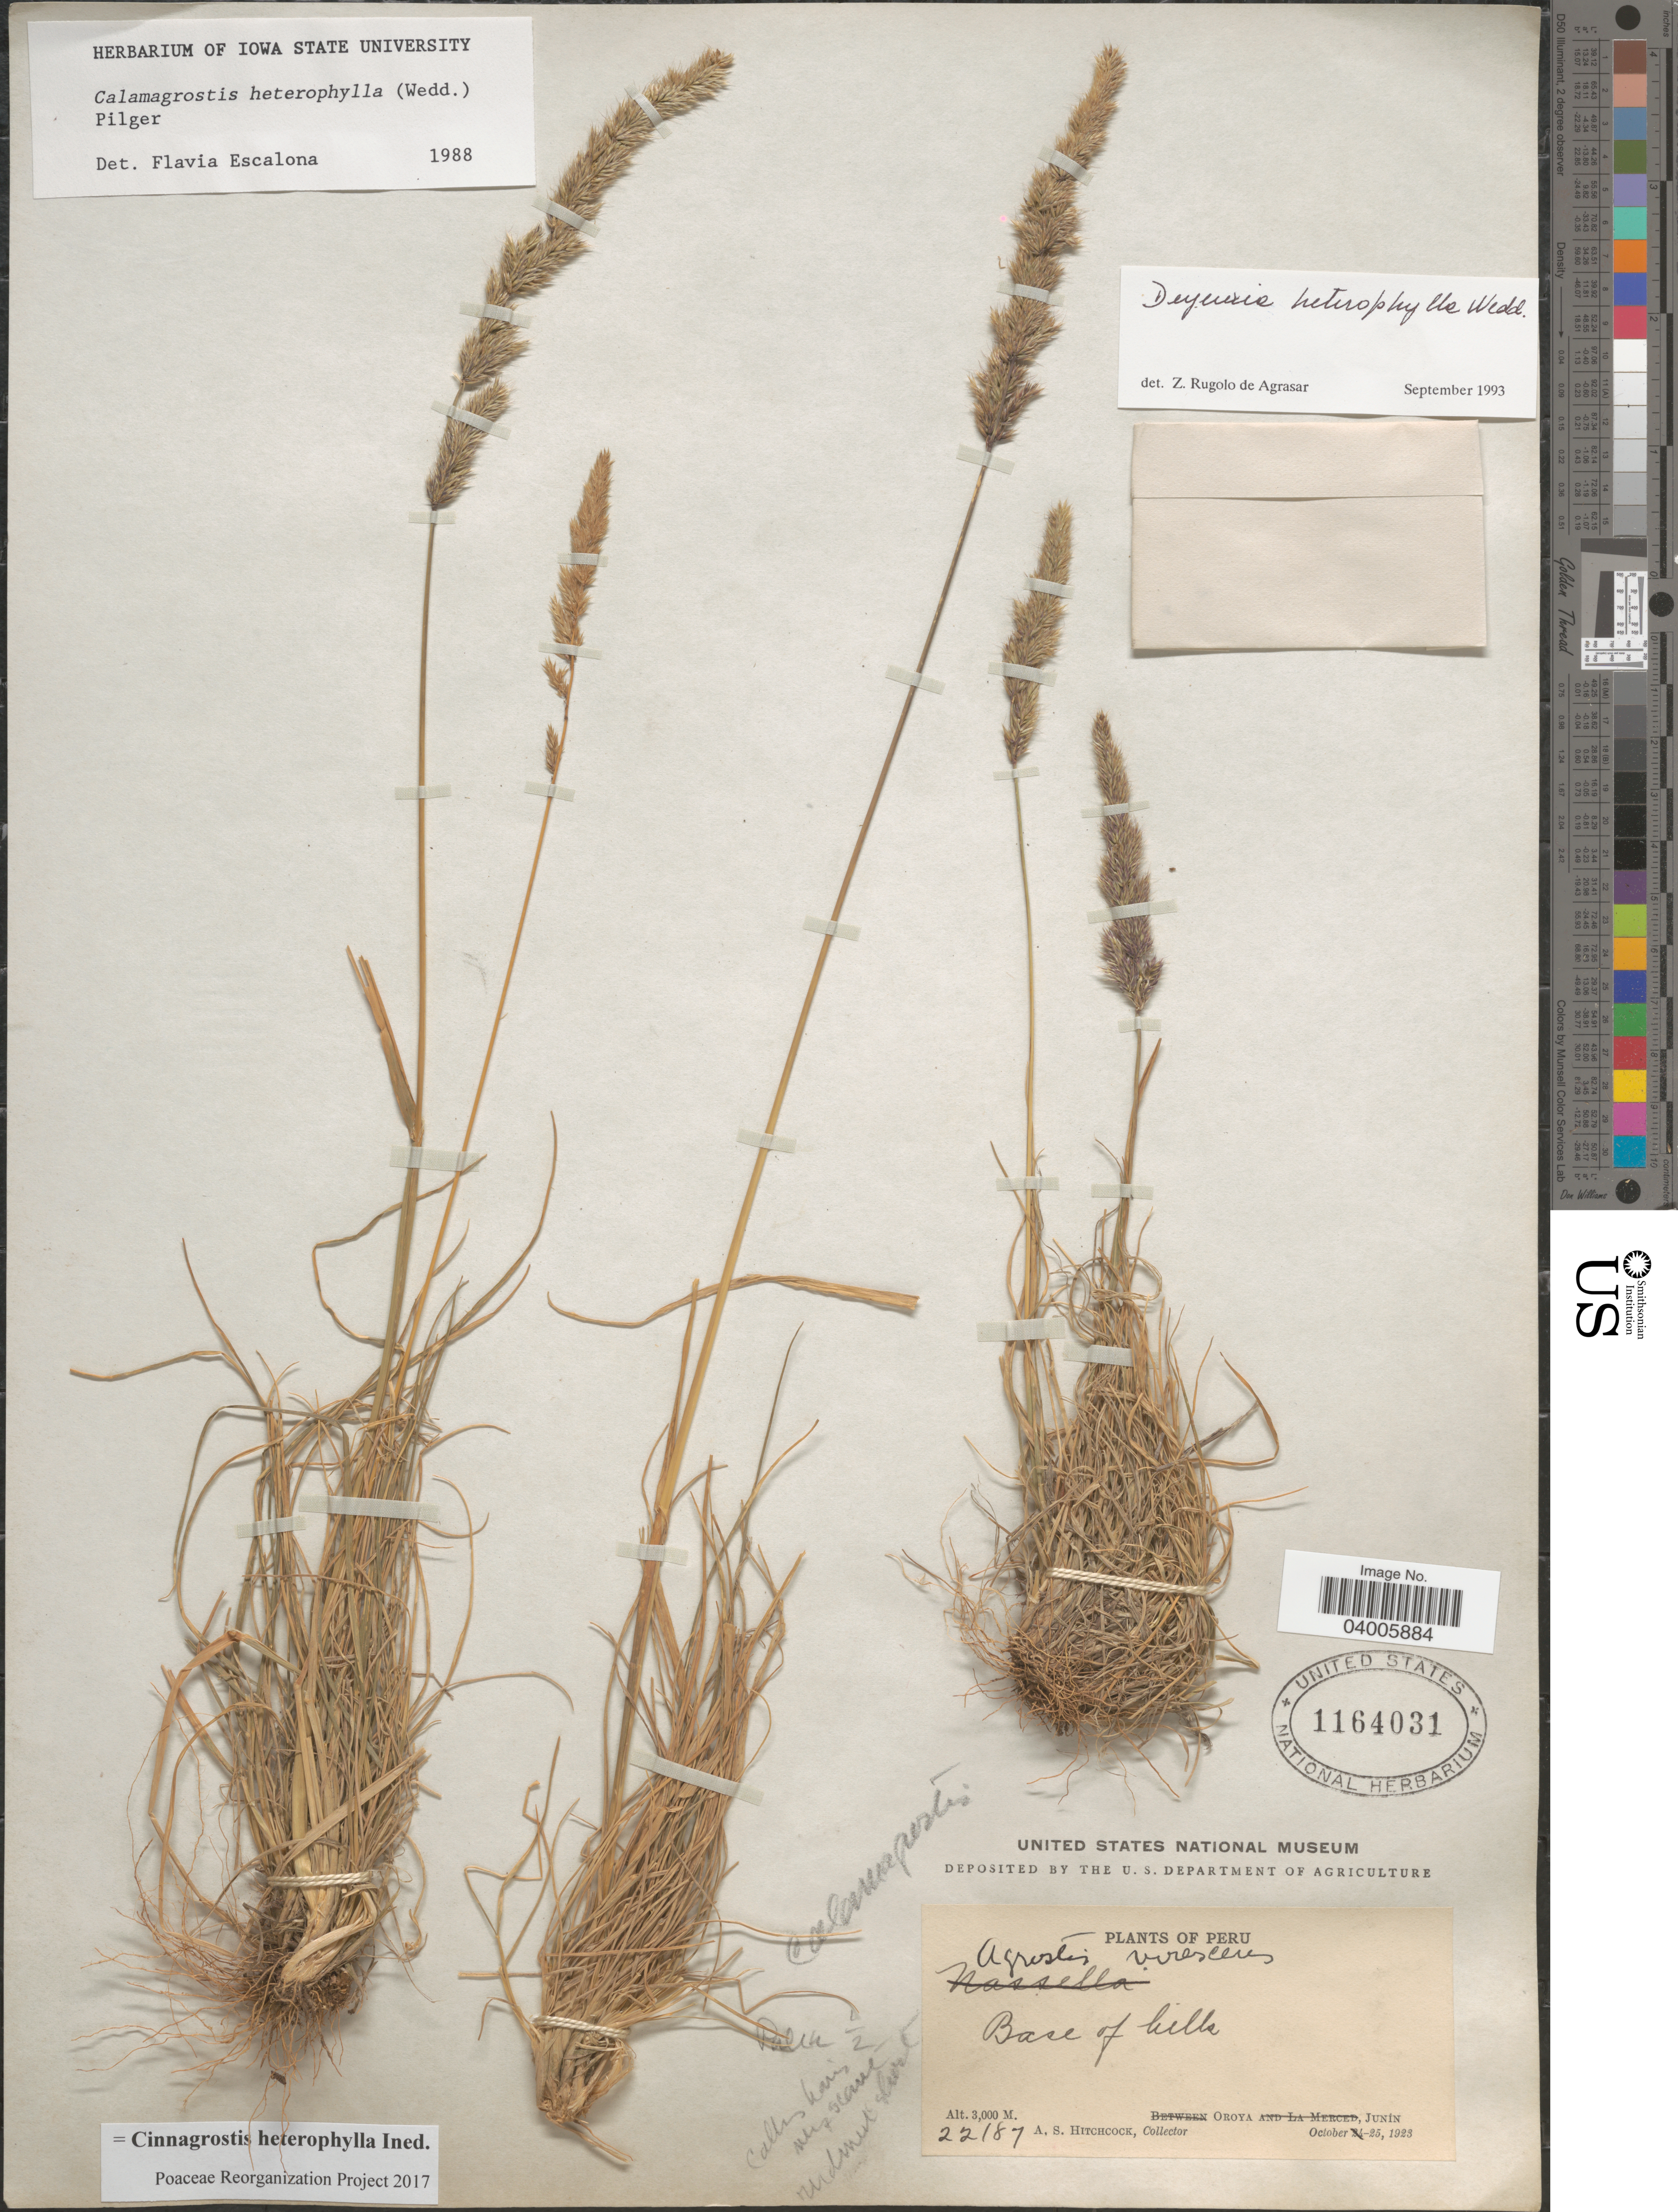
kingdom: Plantae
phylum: Tracheophyta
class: Liliopsida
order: Poales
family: Poaceae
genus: Cinnagrostis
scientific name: Cinnagrostis heterophylla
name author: (Wedd.) P.M. Peterson et al.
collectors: A. S. Hitchcock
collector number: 22187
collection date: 1923-10-25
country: Peru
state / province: Junín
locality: Base of hills. Oroya.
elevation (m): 3000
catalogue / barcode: US 1164031